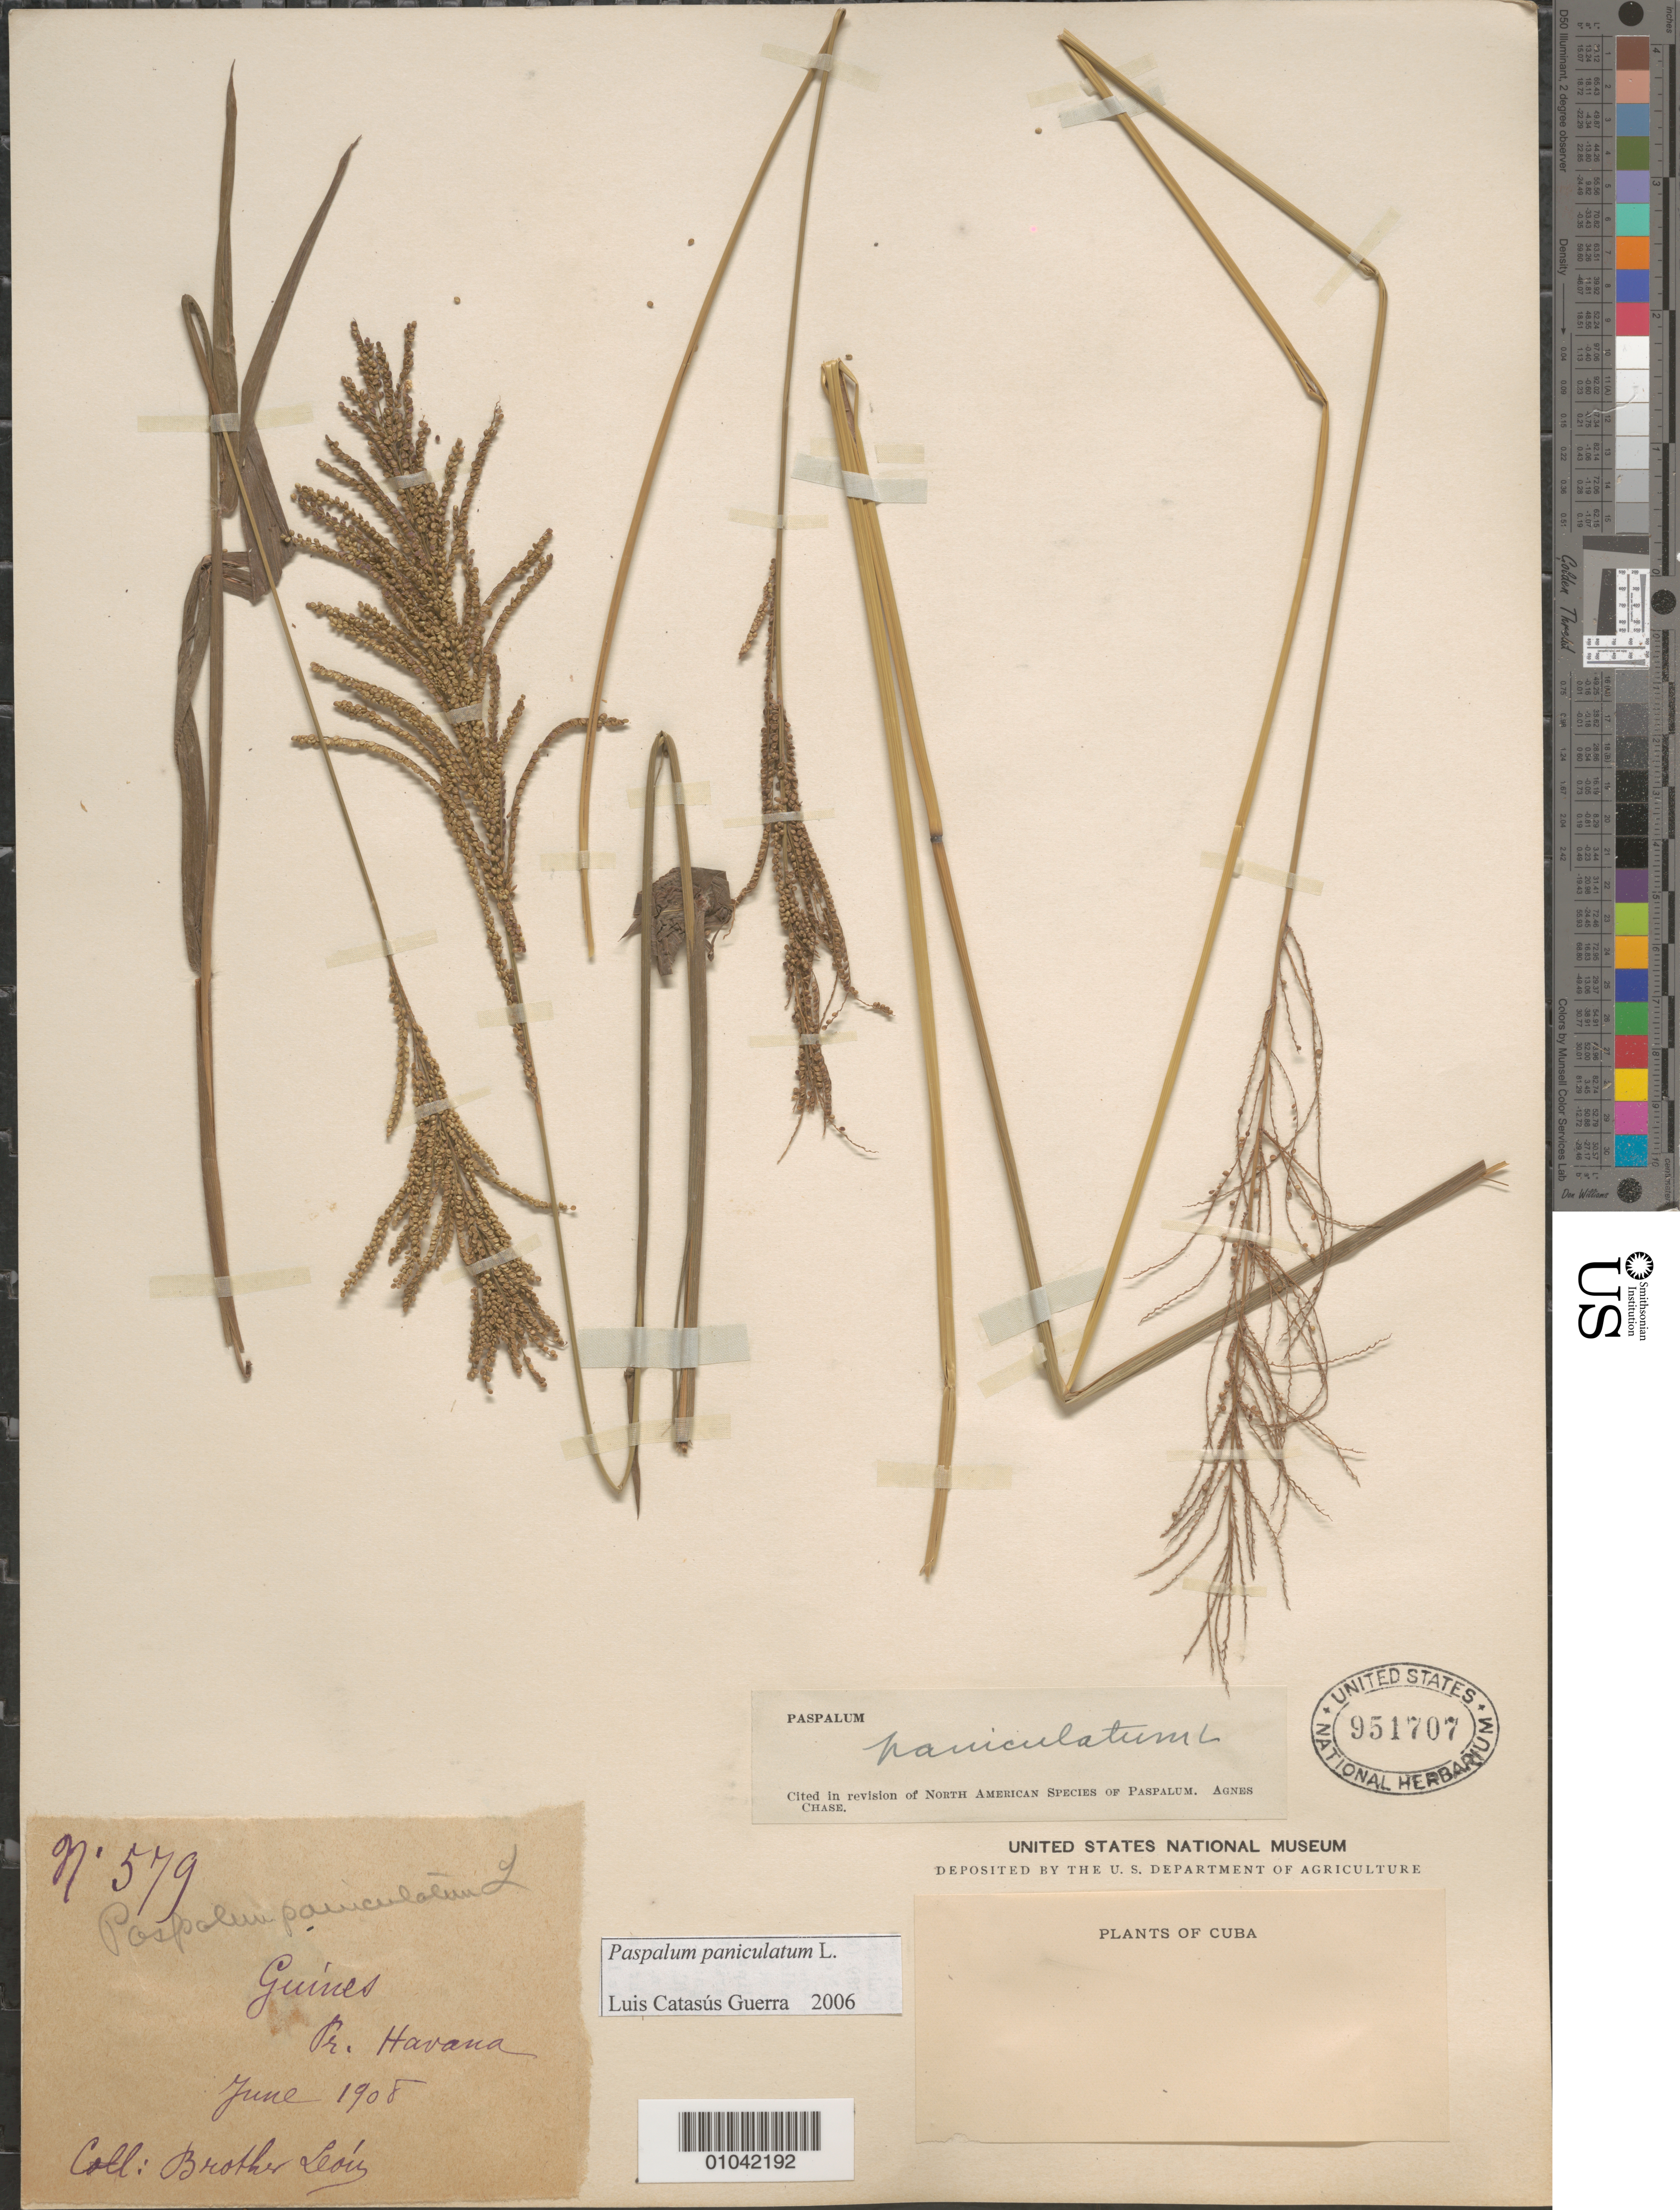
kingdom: Plantae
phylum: Tracheophyta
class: Liliopsida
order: Poales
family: Poaceae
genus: Paspalum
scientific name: Paspalum paniculatum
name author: L.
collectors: Bro. León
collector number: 579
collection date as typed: Jun 1908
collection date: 1908-06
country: Cuba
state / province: La Habana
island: Cuba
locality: Guines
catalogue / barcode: US 951707